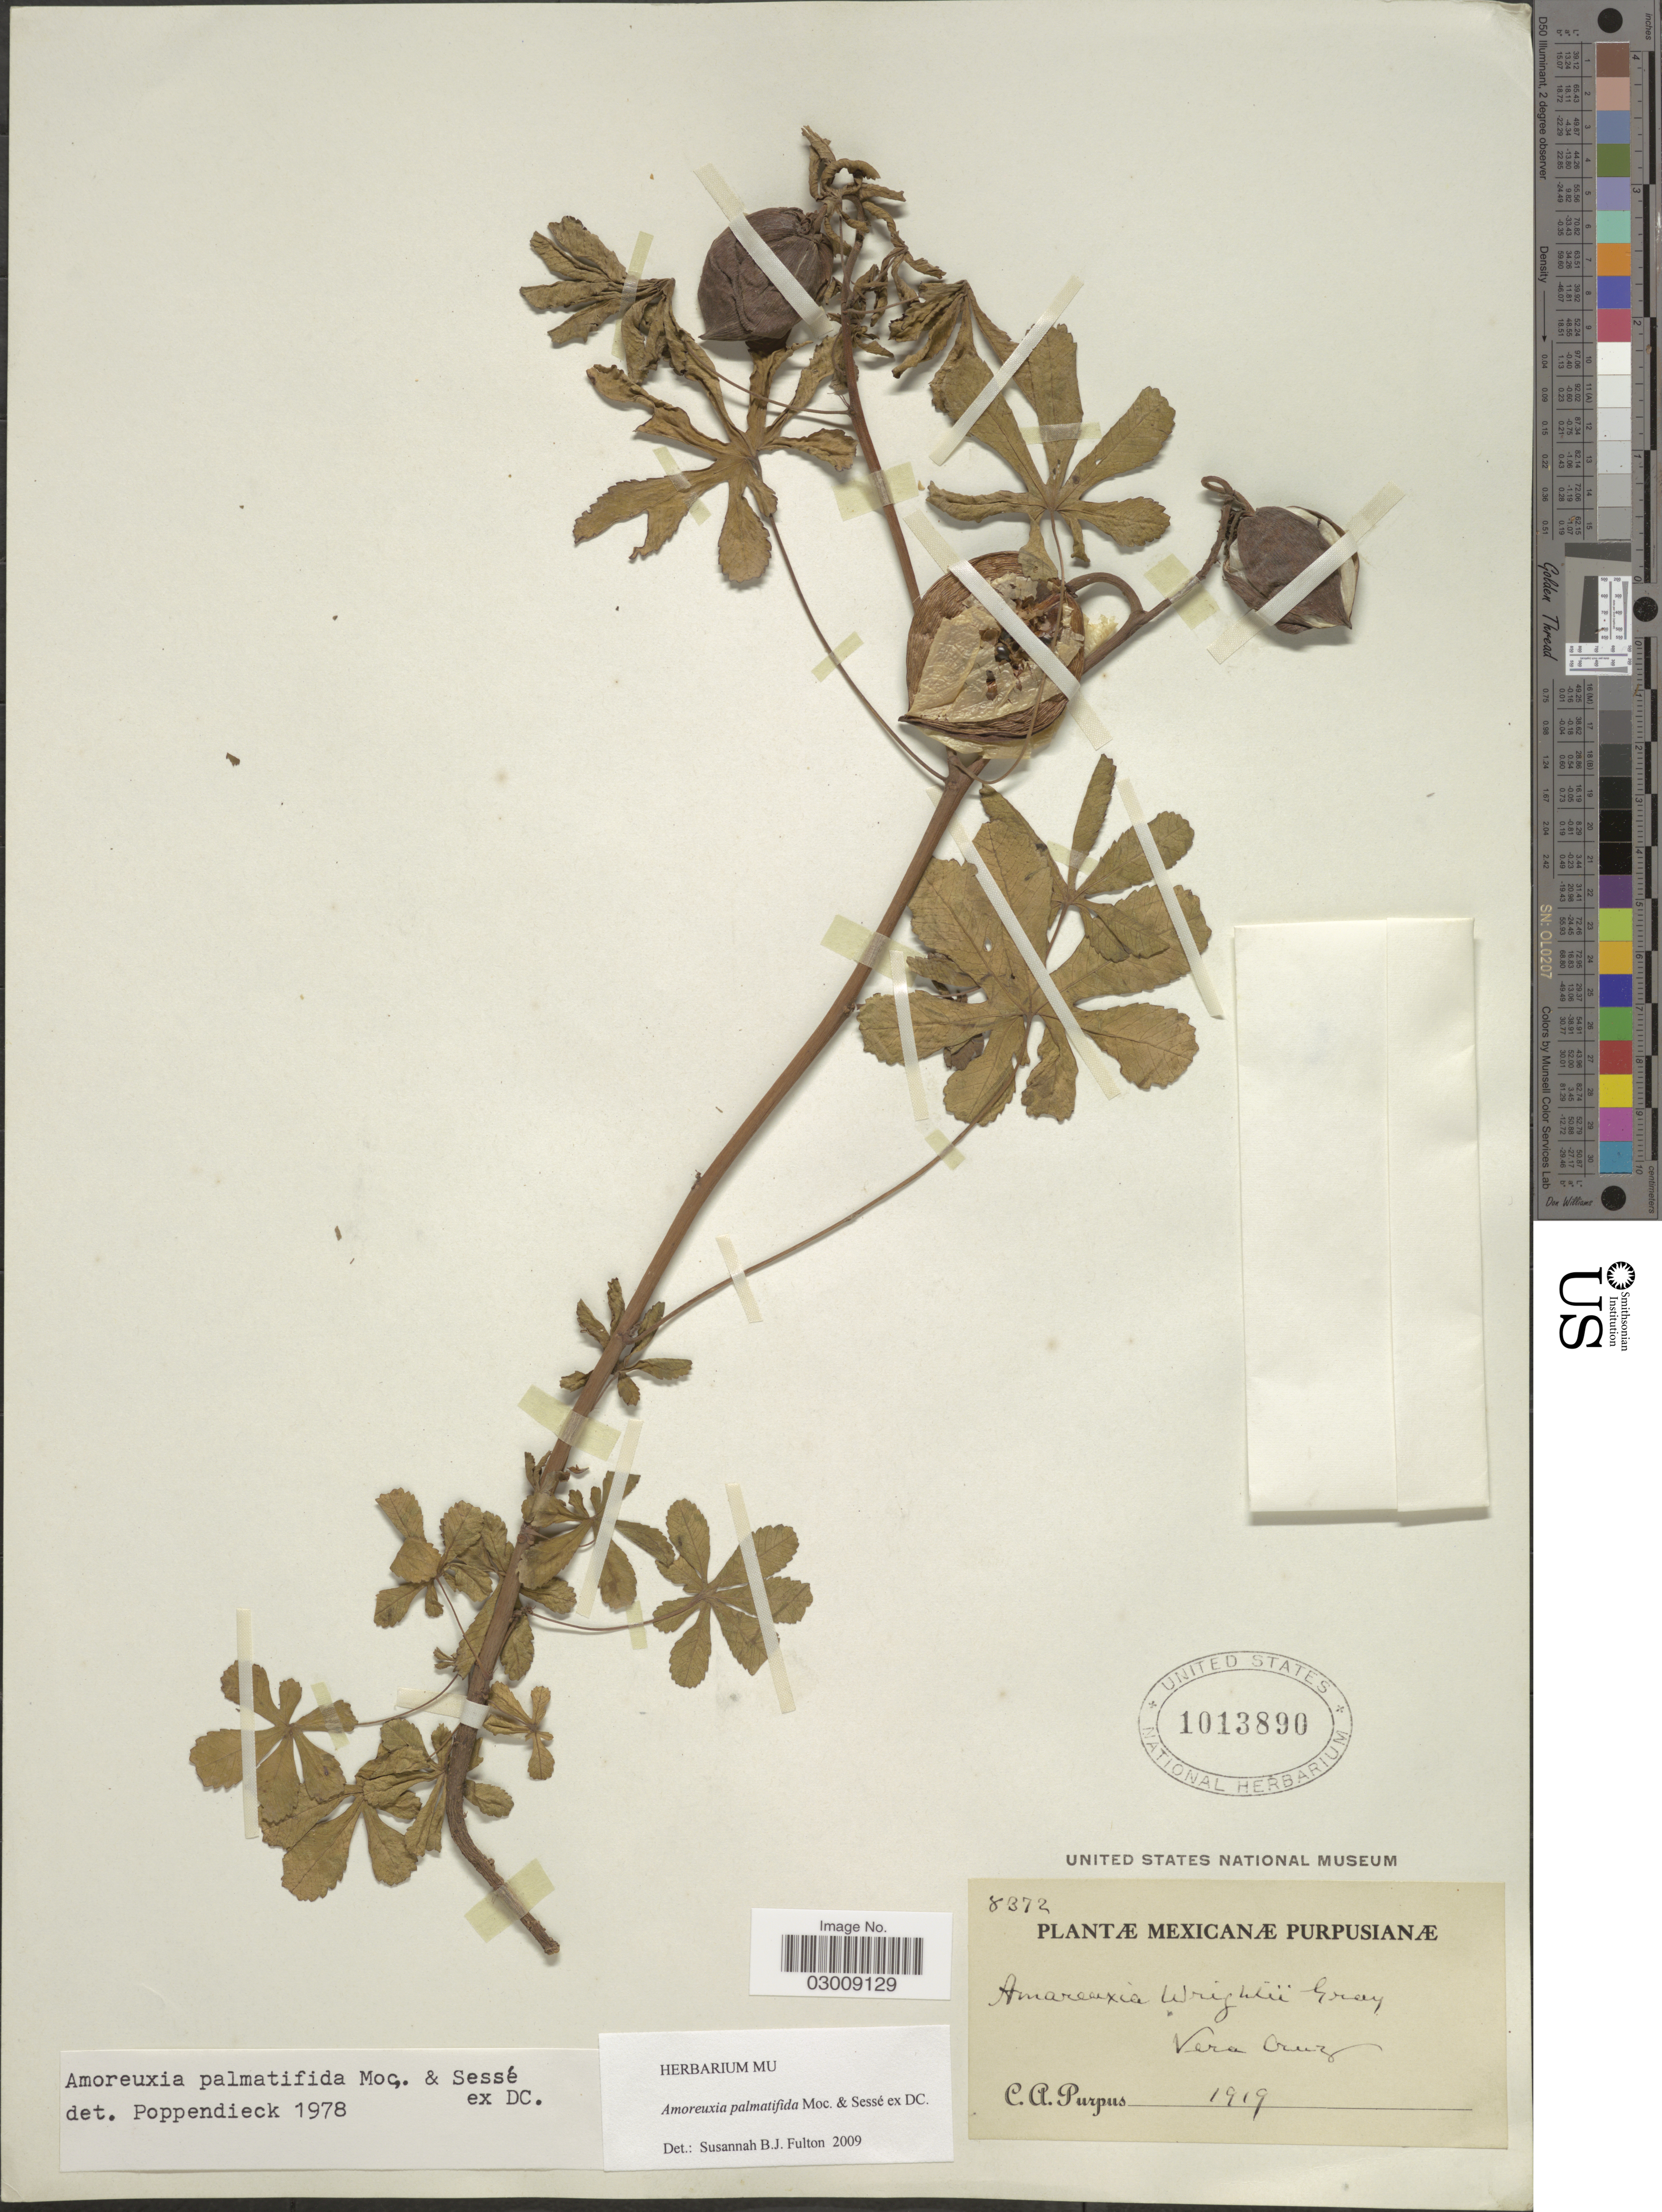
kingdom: Plantae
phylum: Tracheophyta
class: Magnoliopsida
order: Malvales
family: Cochlospermaceae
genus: Amoreuxia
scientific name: Amoreuxia palmatifida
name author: Moc. & Sessé ex DC.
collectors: C. A. Purpus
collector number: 8372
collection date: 1919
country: Mexico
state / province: Veracruz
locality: Vera Cruz.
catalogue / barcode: US 1013890